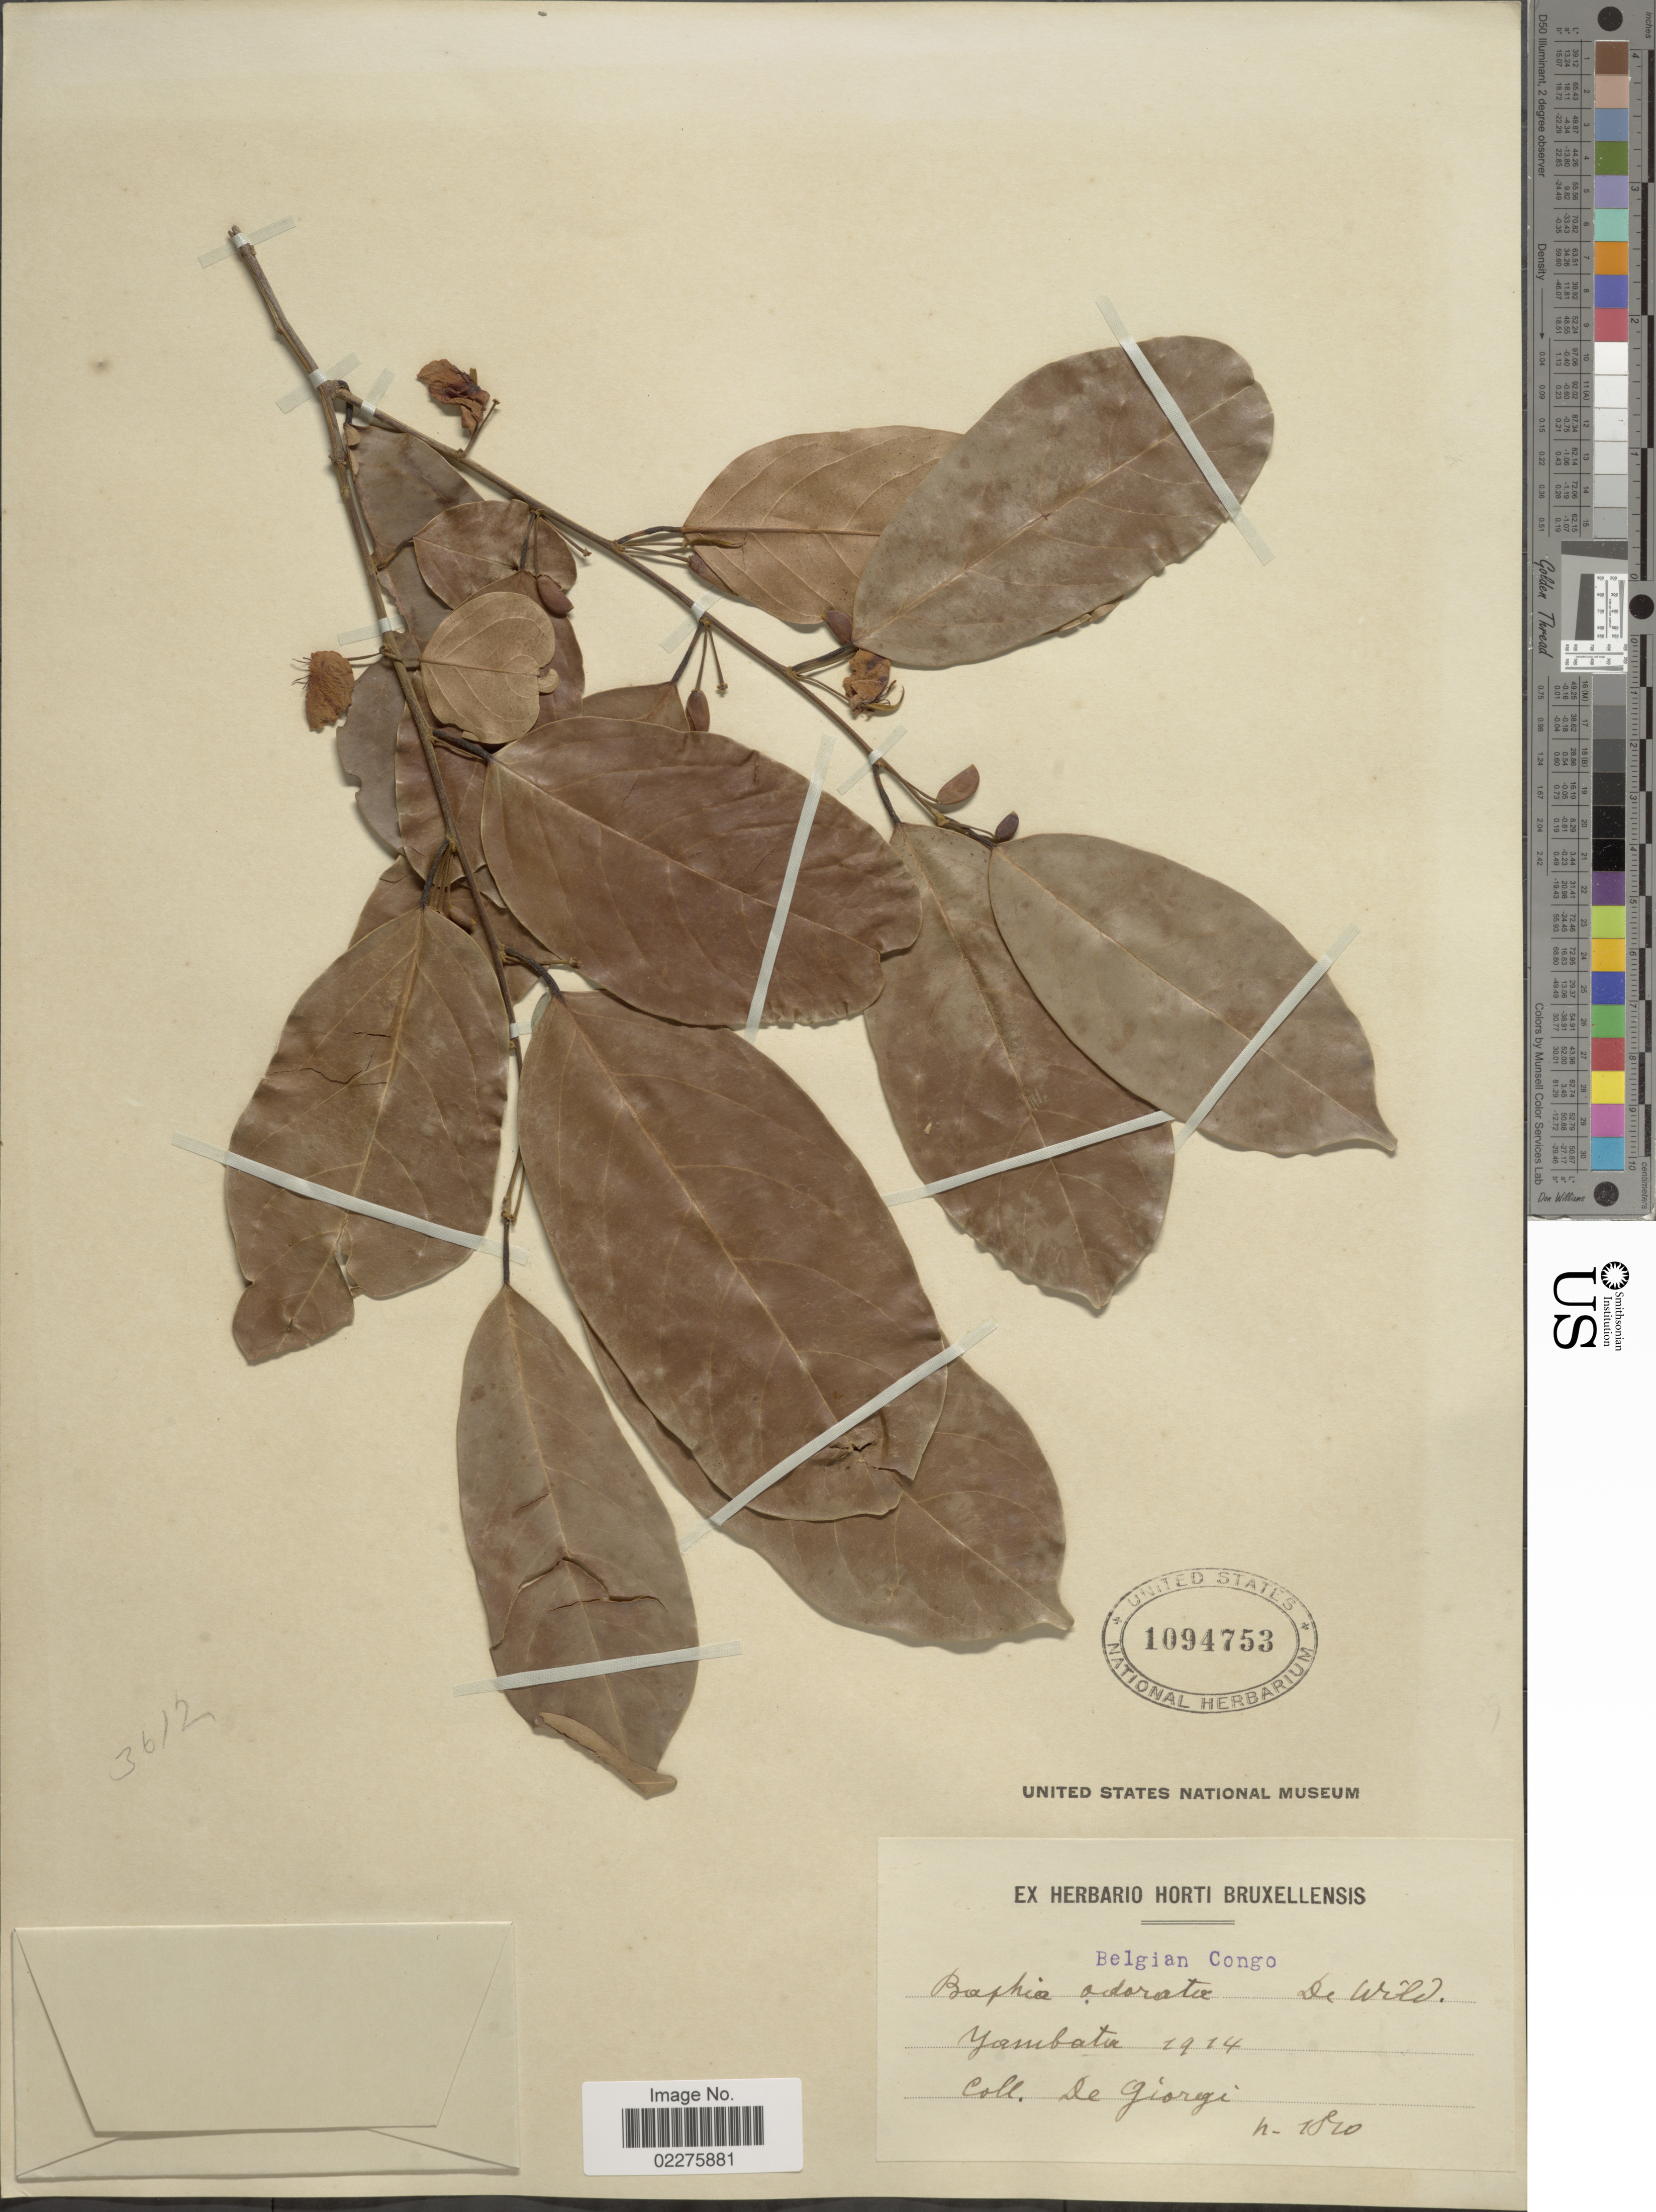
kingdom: Plantae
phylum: Tracheophyta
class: Magnoliopsida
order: Fabales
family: Fabaceae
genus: Baphia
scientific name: Baphia odorata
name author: De Wild.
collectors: D. Giorgi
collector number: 1810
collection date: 1914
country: Congo, Democratic Republic of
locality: Belgian Congo, Yambata.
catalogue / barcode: US 1094753